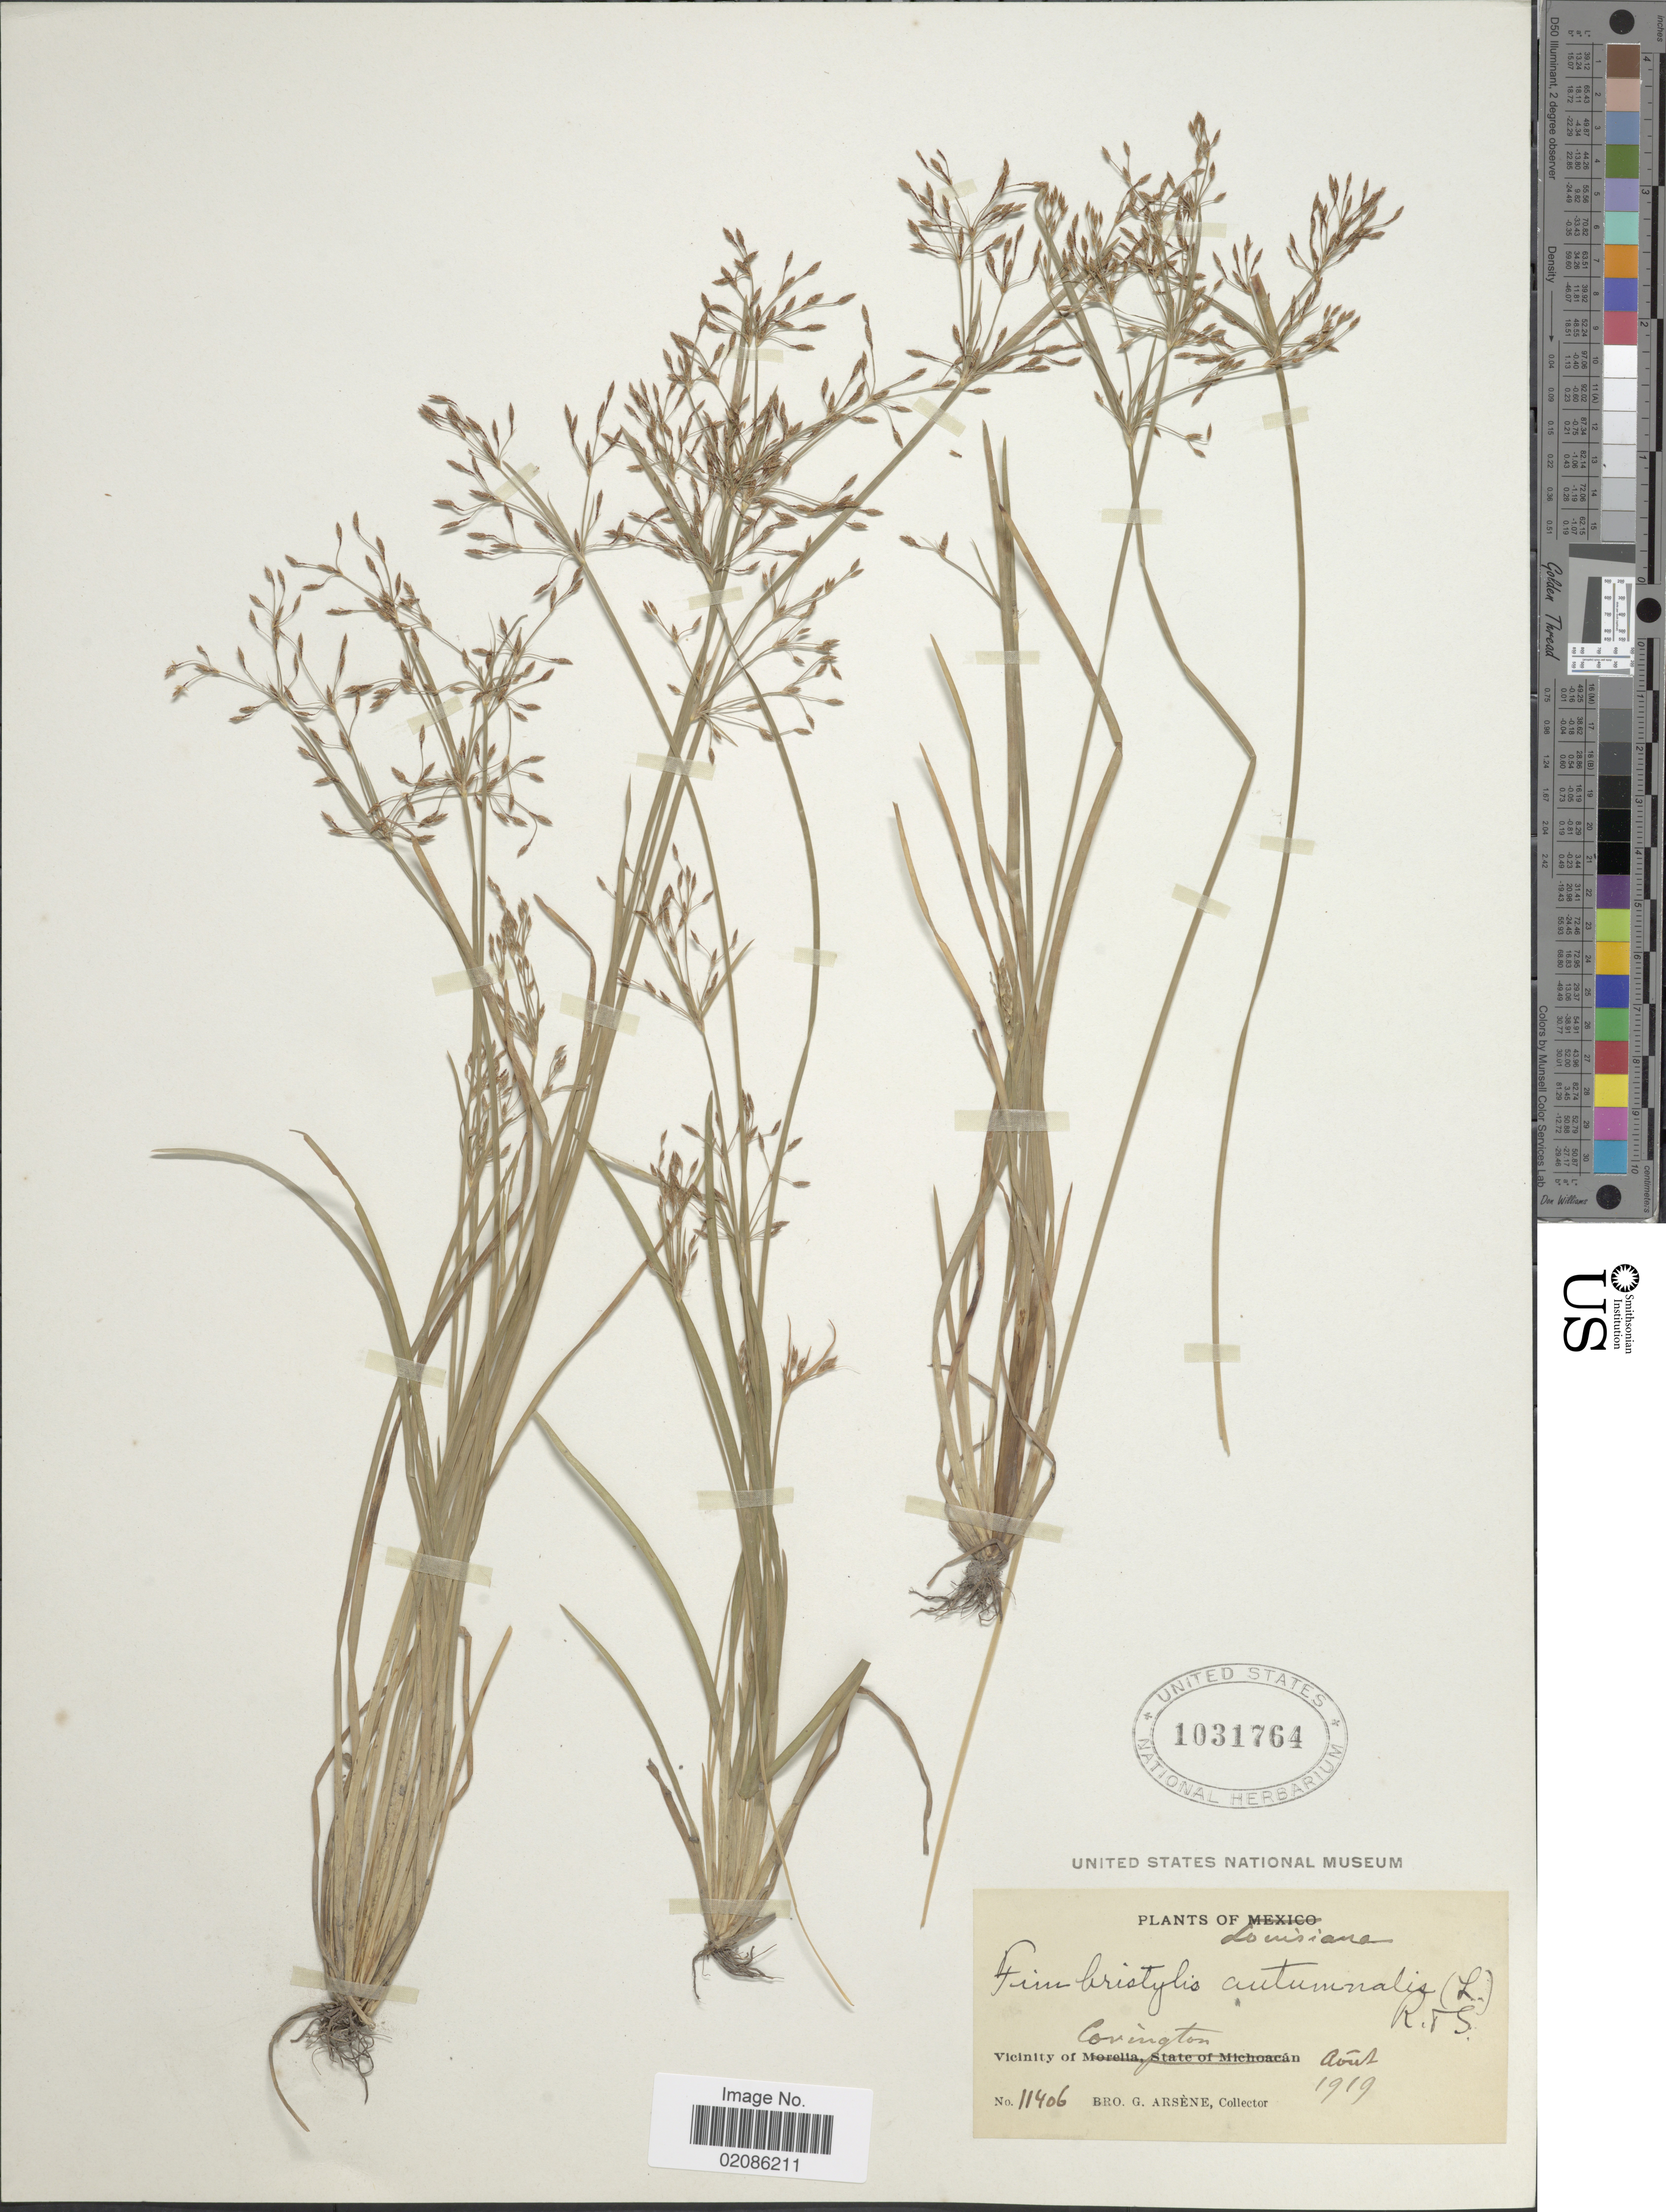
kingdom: Plantae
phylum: Tracheophyta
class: Liliopsida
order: Poales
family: Cyperaceae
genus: Fimbristylis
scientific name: Fimbristylis autumnalis (L.) Roem. & Schult.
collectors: Bro. G. Arsène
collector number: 11406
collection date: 1919-08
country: United States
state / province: Louisiana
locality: Vicinity of Covington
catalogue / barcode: US 1031764